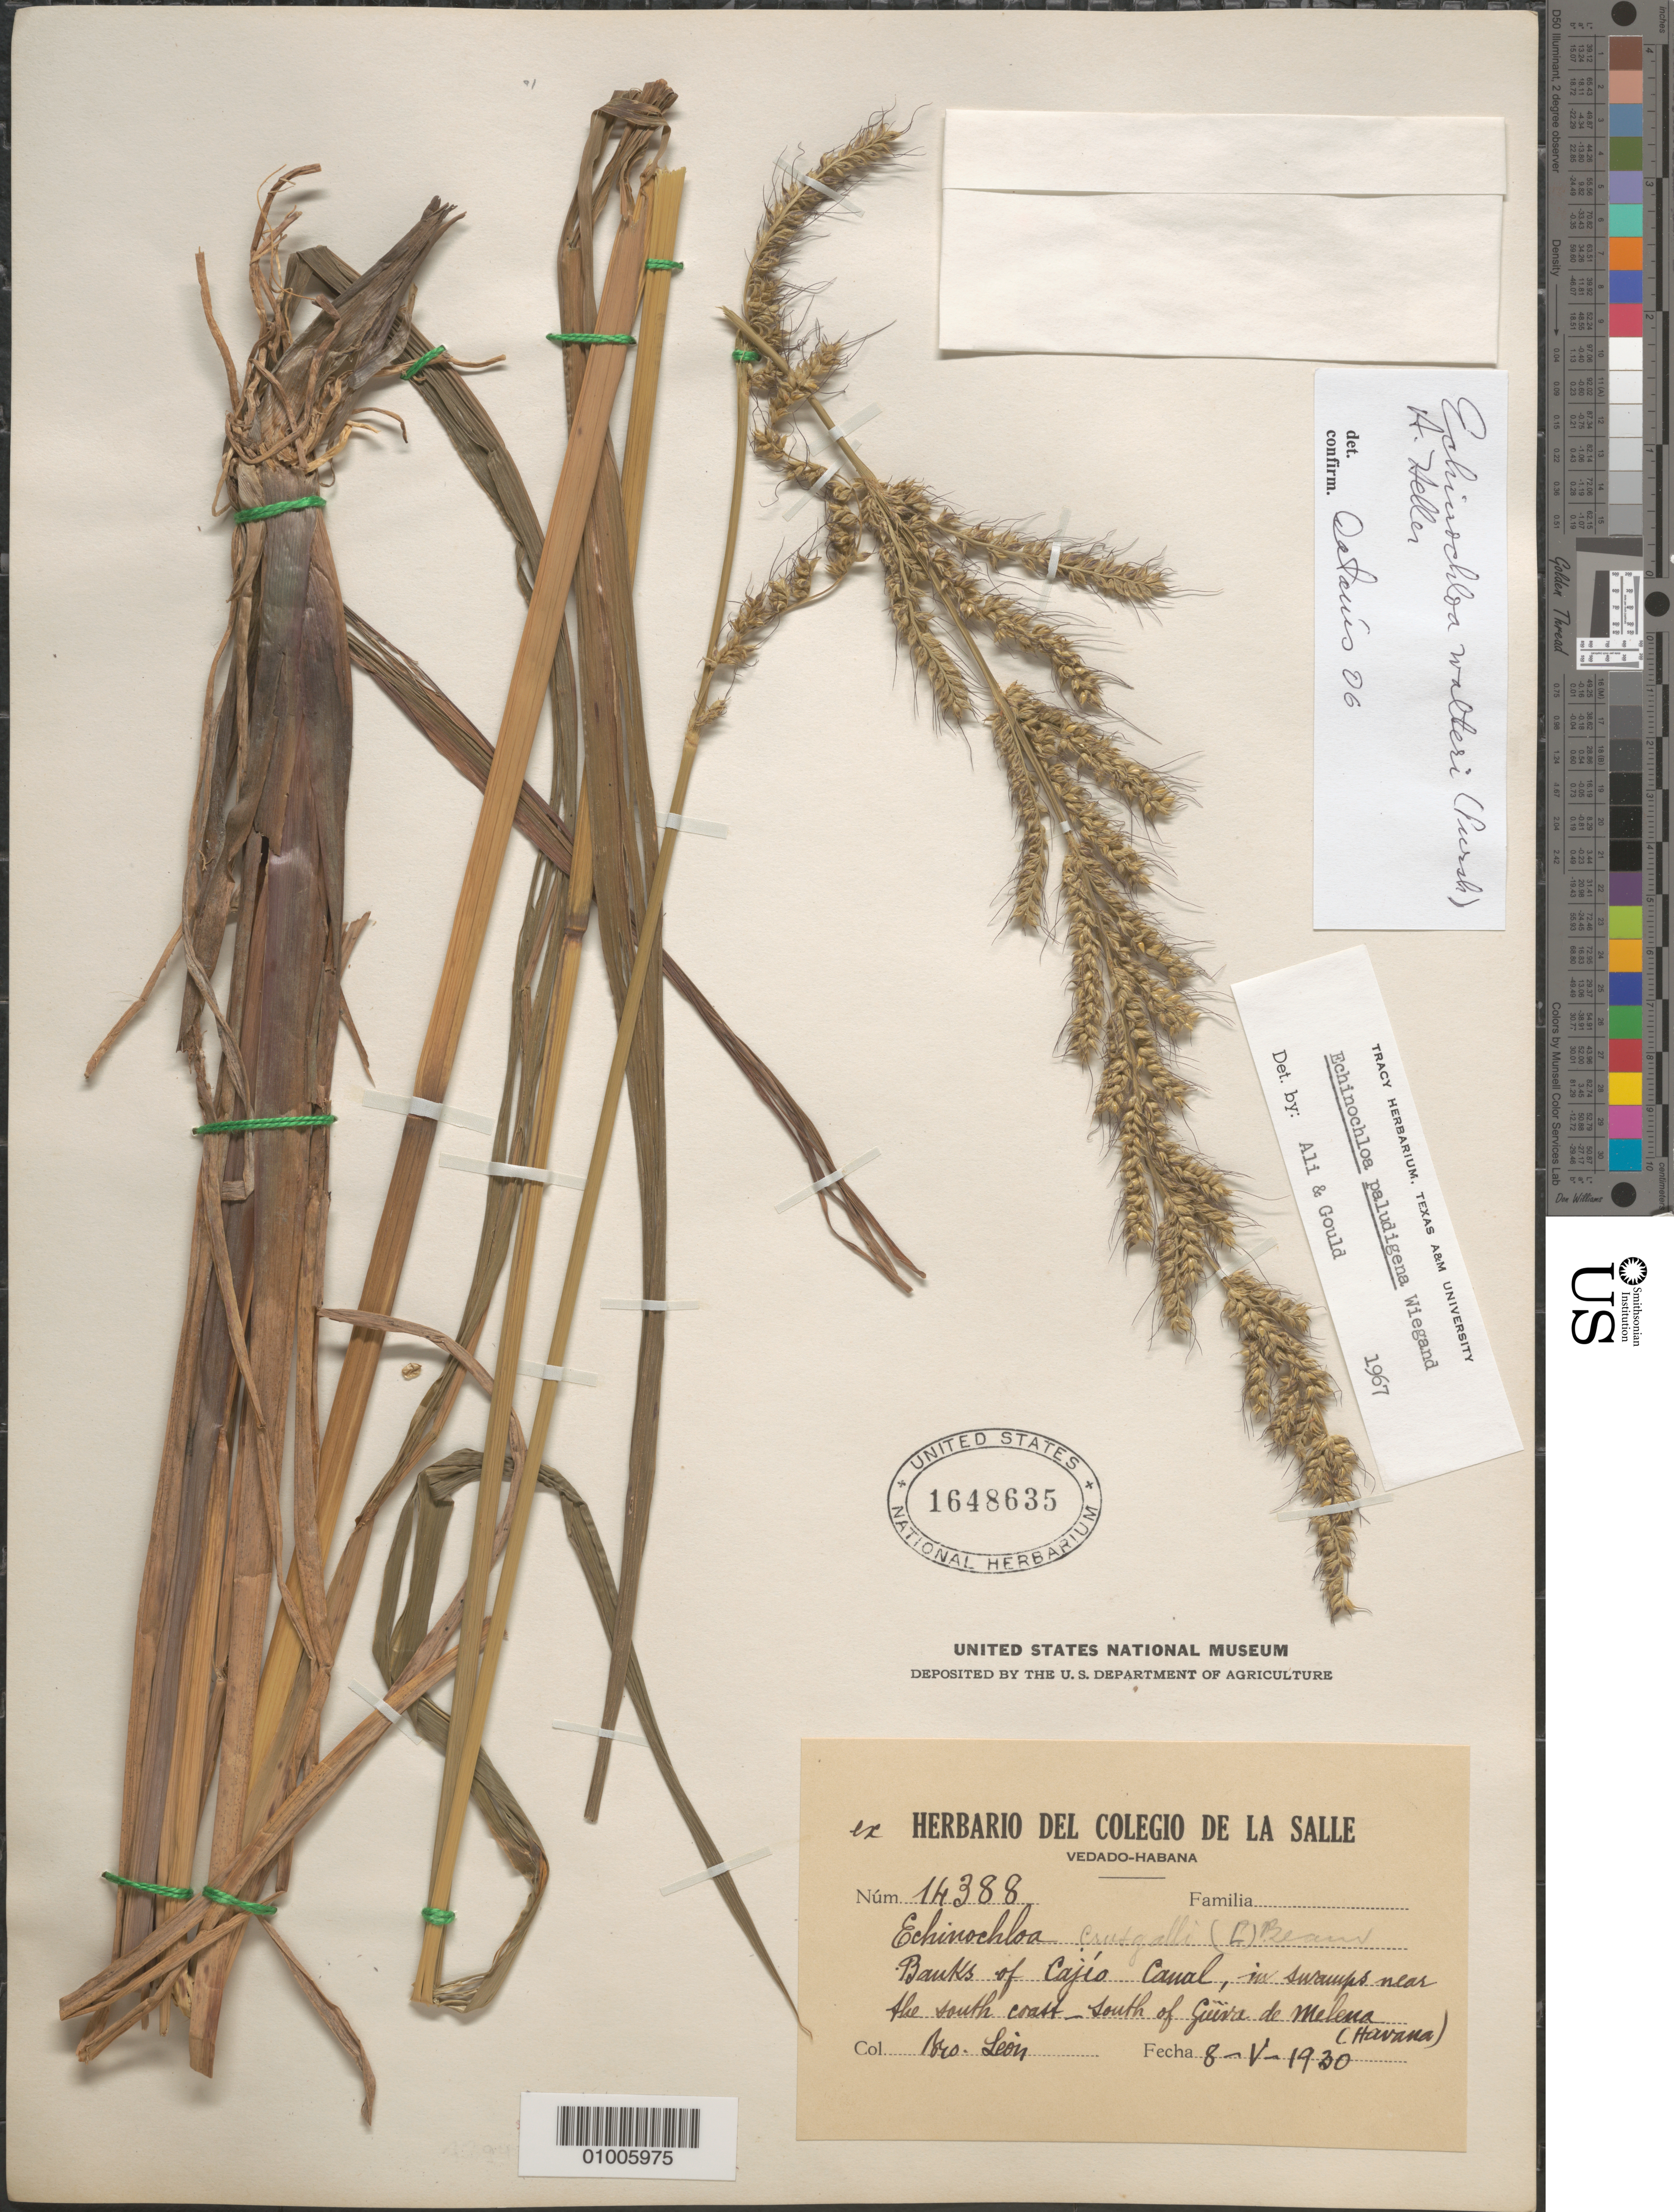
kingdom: Plantae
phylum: Tracheophyta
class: Liliopsida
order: Poales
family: Poaceae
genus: Echinochloa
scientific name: Echinochloa walteri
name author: (Pursh) A. Heller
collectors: Bro. León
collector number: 14388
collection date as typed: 08 May 1930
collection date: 1930-05-08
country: Cuba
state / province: La Habana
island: Cuba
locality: La Habana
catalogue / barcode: US 1648635